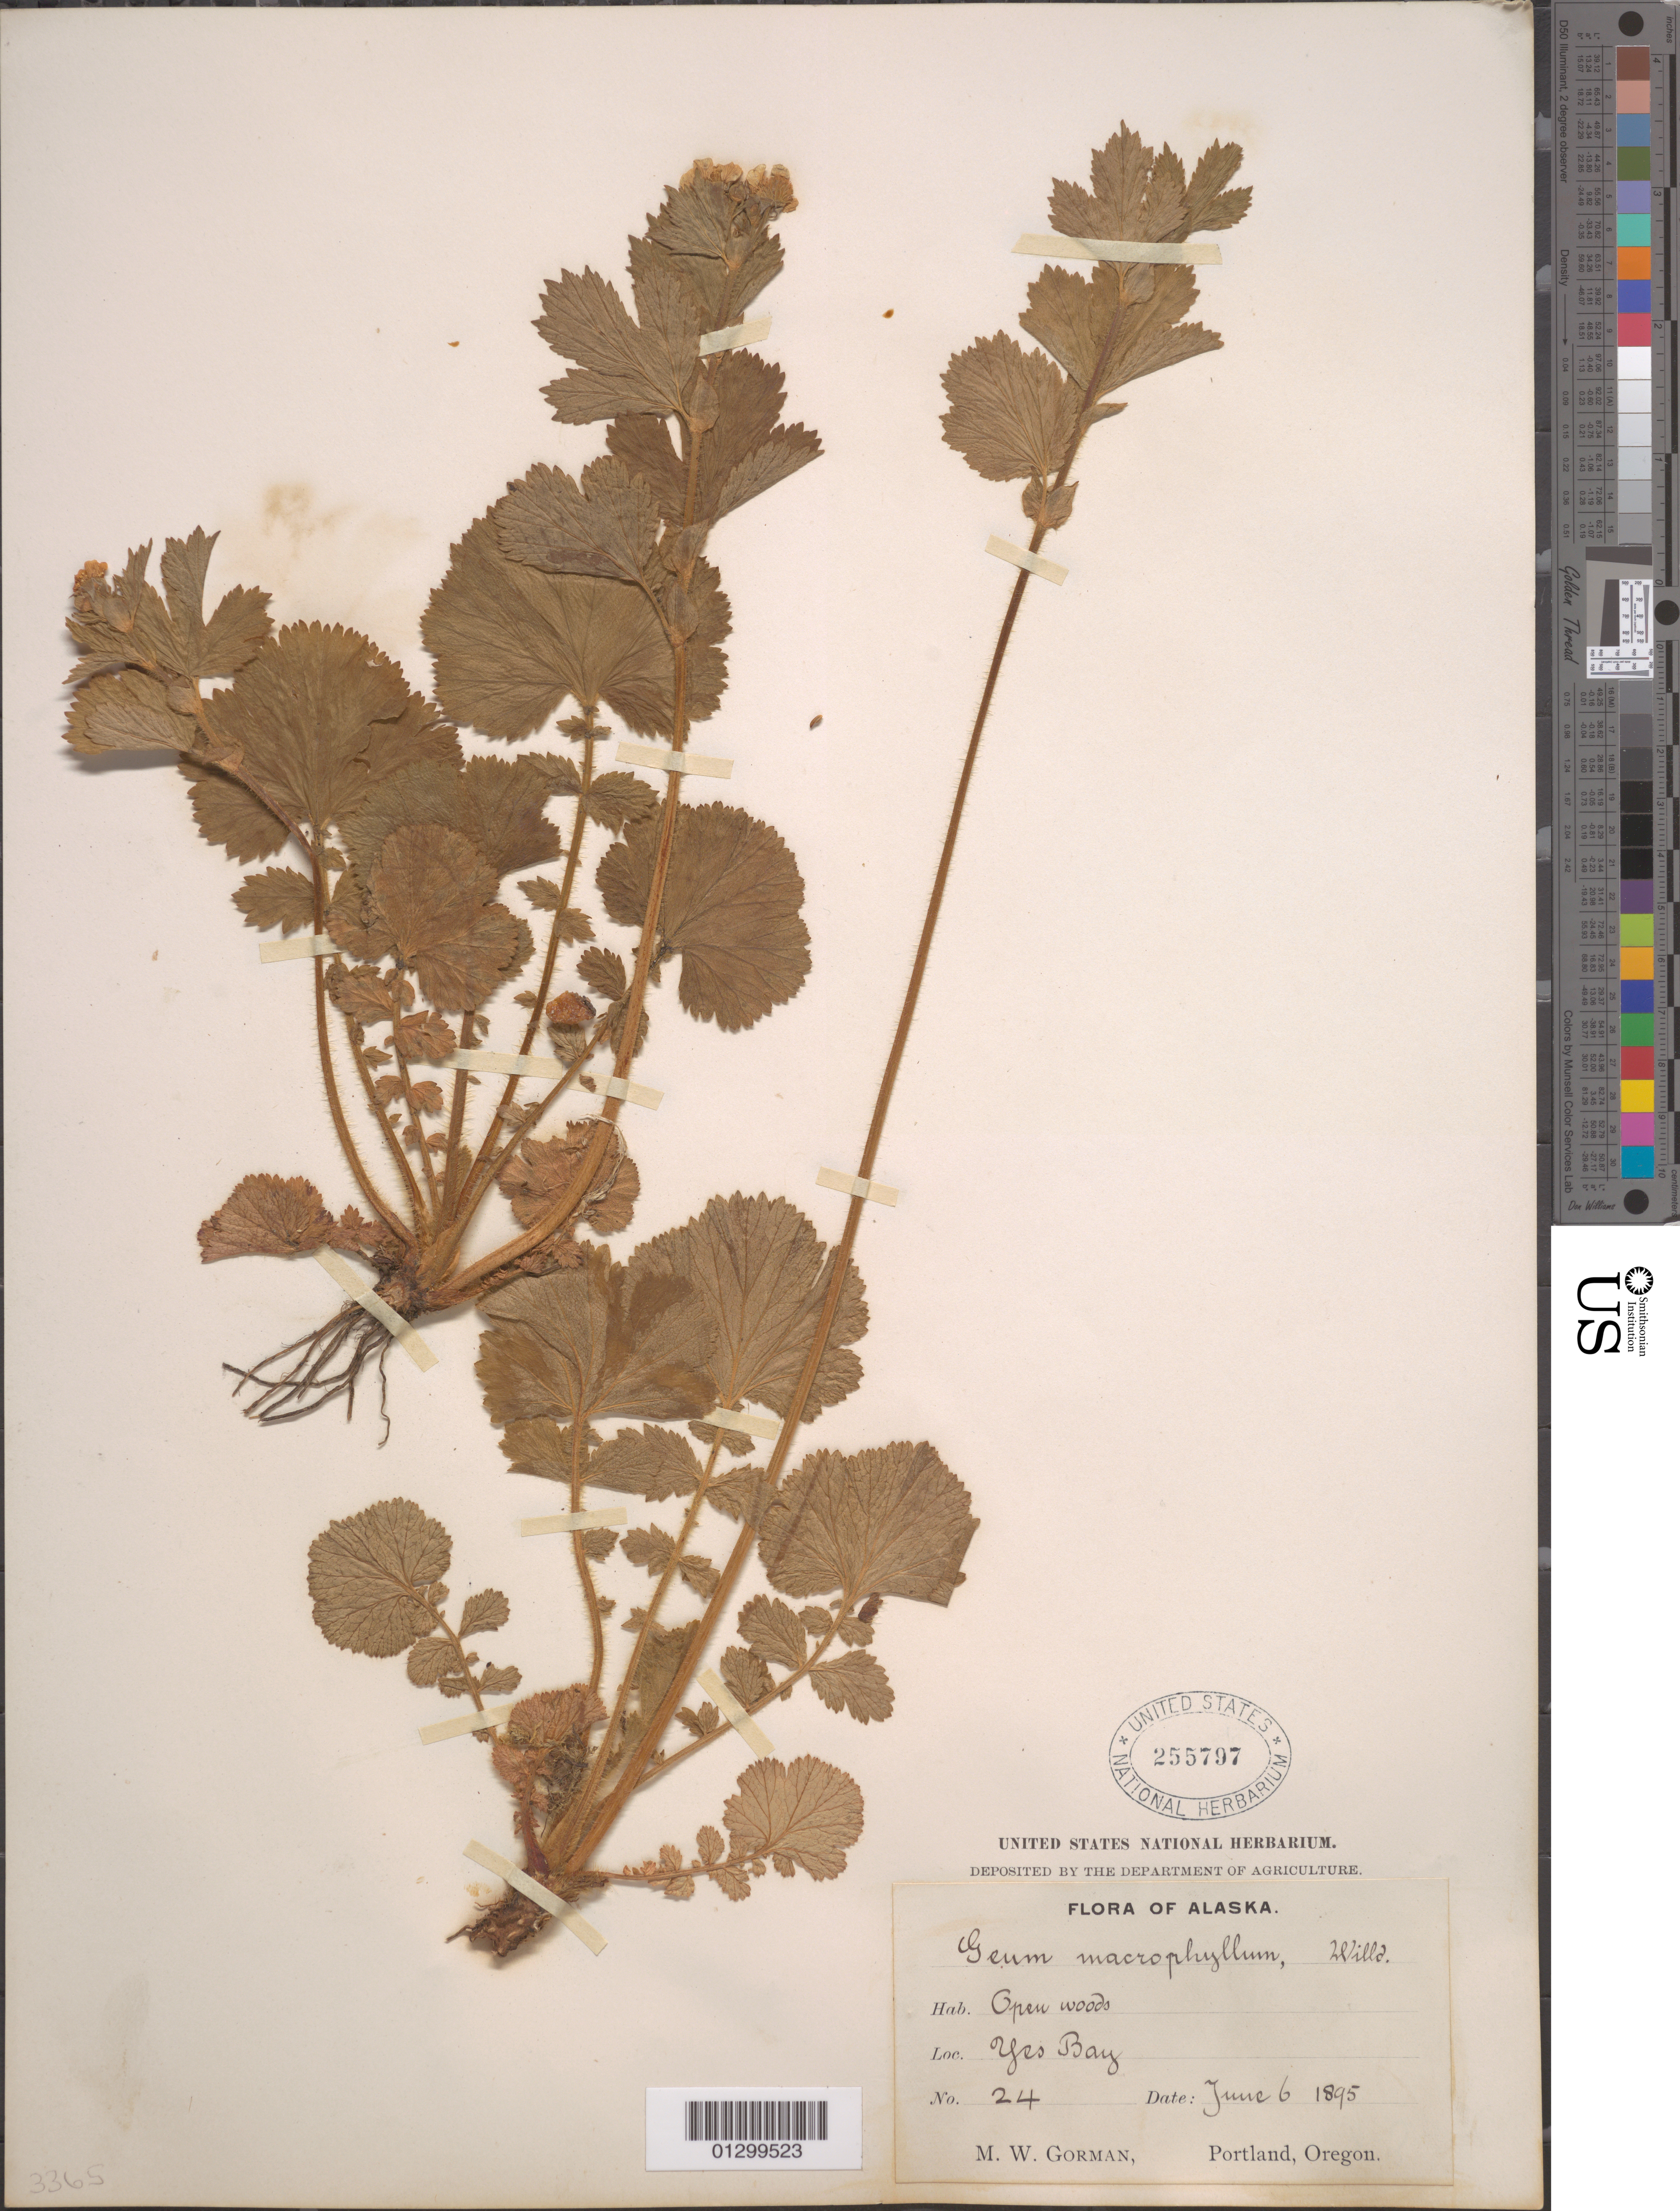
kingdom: Plantae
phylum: Tracheophyta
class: Magnoliopsida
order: Rosales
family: Rosaceae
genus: Geum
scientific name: Geum macrophyllum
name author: Willd.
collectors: M. W. Gorman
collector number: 24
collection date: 1895-06-06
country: United States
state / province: Alaska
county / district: Ketchikan Gateway Borough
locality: Yes Bay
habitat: Open woods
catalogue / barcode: US 255797